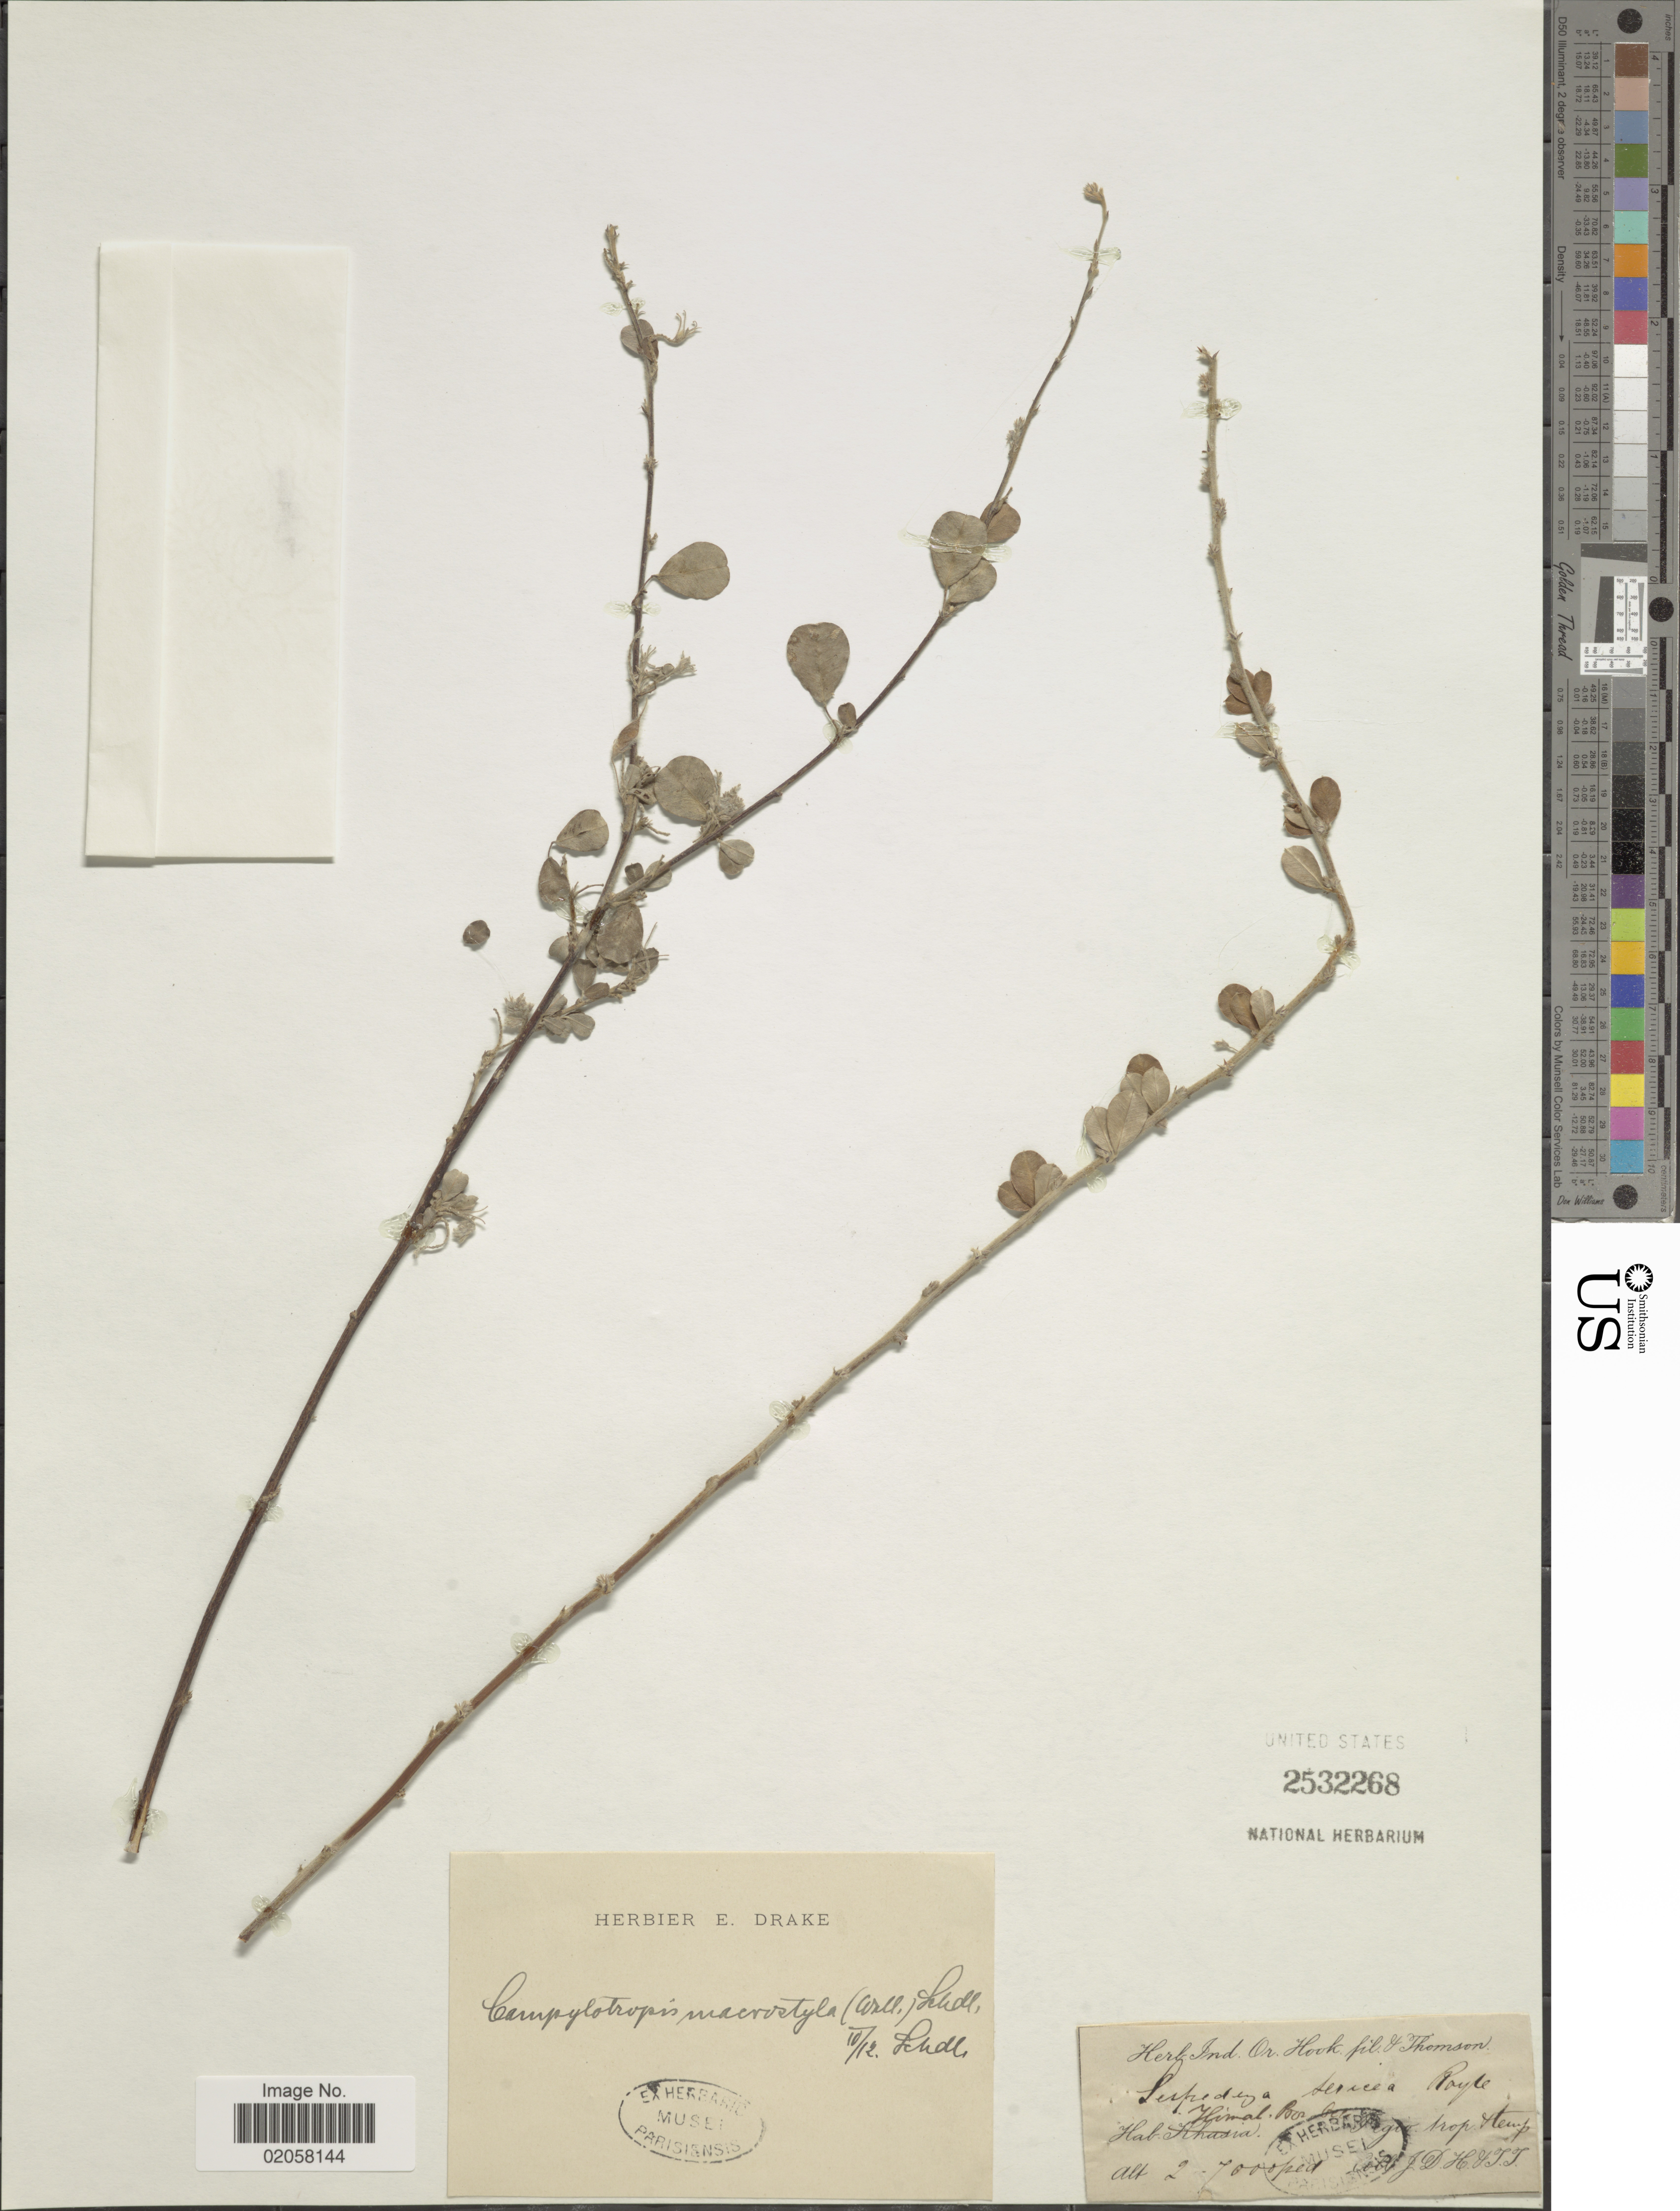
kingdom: Plantae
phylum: Tracheophyta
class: Magnoliopsida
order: Fabales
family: Fabaceae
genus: Campylotropis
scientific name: Campylotropis macrostyla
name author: Miq.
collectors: J. D. H. & T. T.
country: India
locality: Hab. Himal. Bor. Occ. Regio trop & temp. [interpreted]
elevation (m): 610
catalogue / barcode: US 2532268